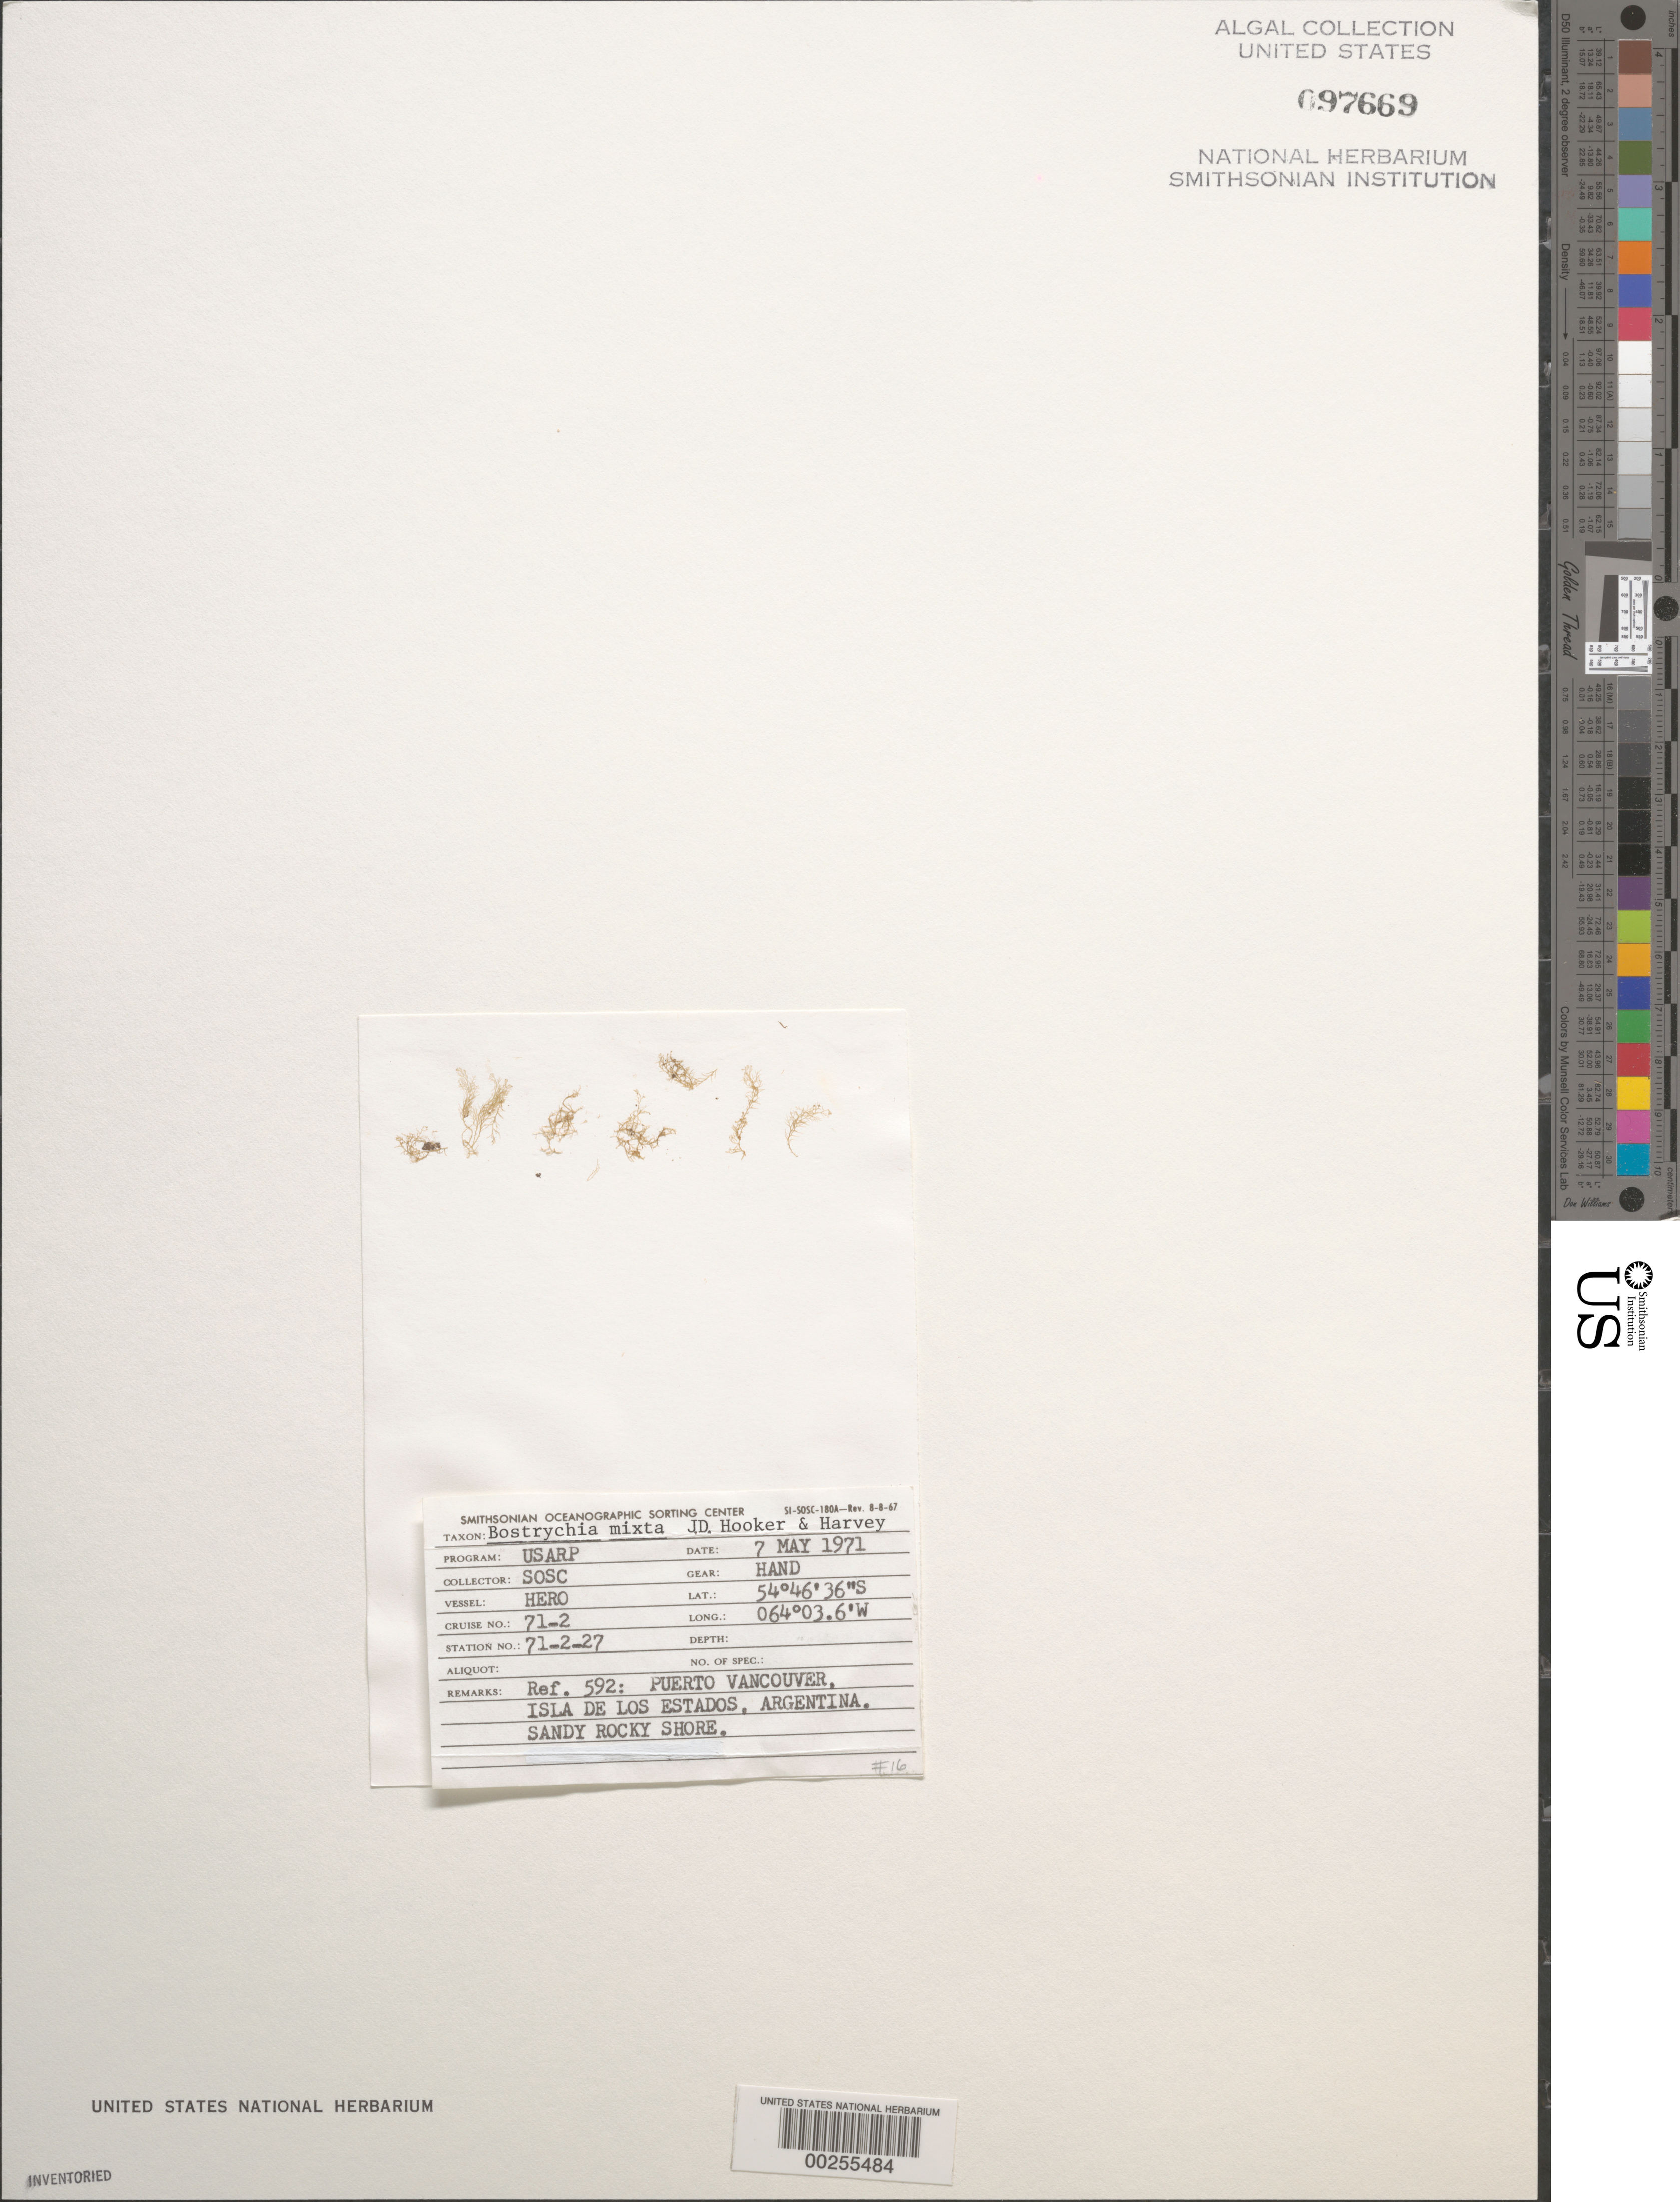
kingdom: Plantae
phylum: Rhodophyta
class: Florideophyceae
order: Ceramiales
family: Rhodomelaceae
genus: Bostrychia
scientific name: Bostrychia intricata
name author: (Bory) Mont.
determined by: Algae name updating Project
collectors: SOSC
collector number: Station 71-2-27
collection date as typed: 07 May 1971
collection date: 1971-05-07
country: Argentina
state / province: Tierra del Fuego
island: Isla de los Estados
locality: Puerto Vancouver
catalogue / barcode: US 97669